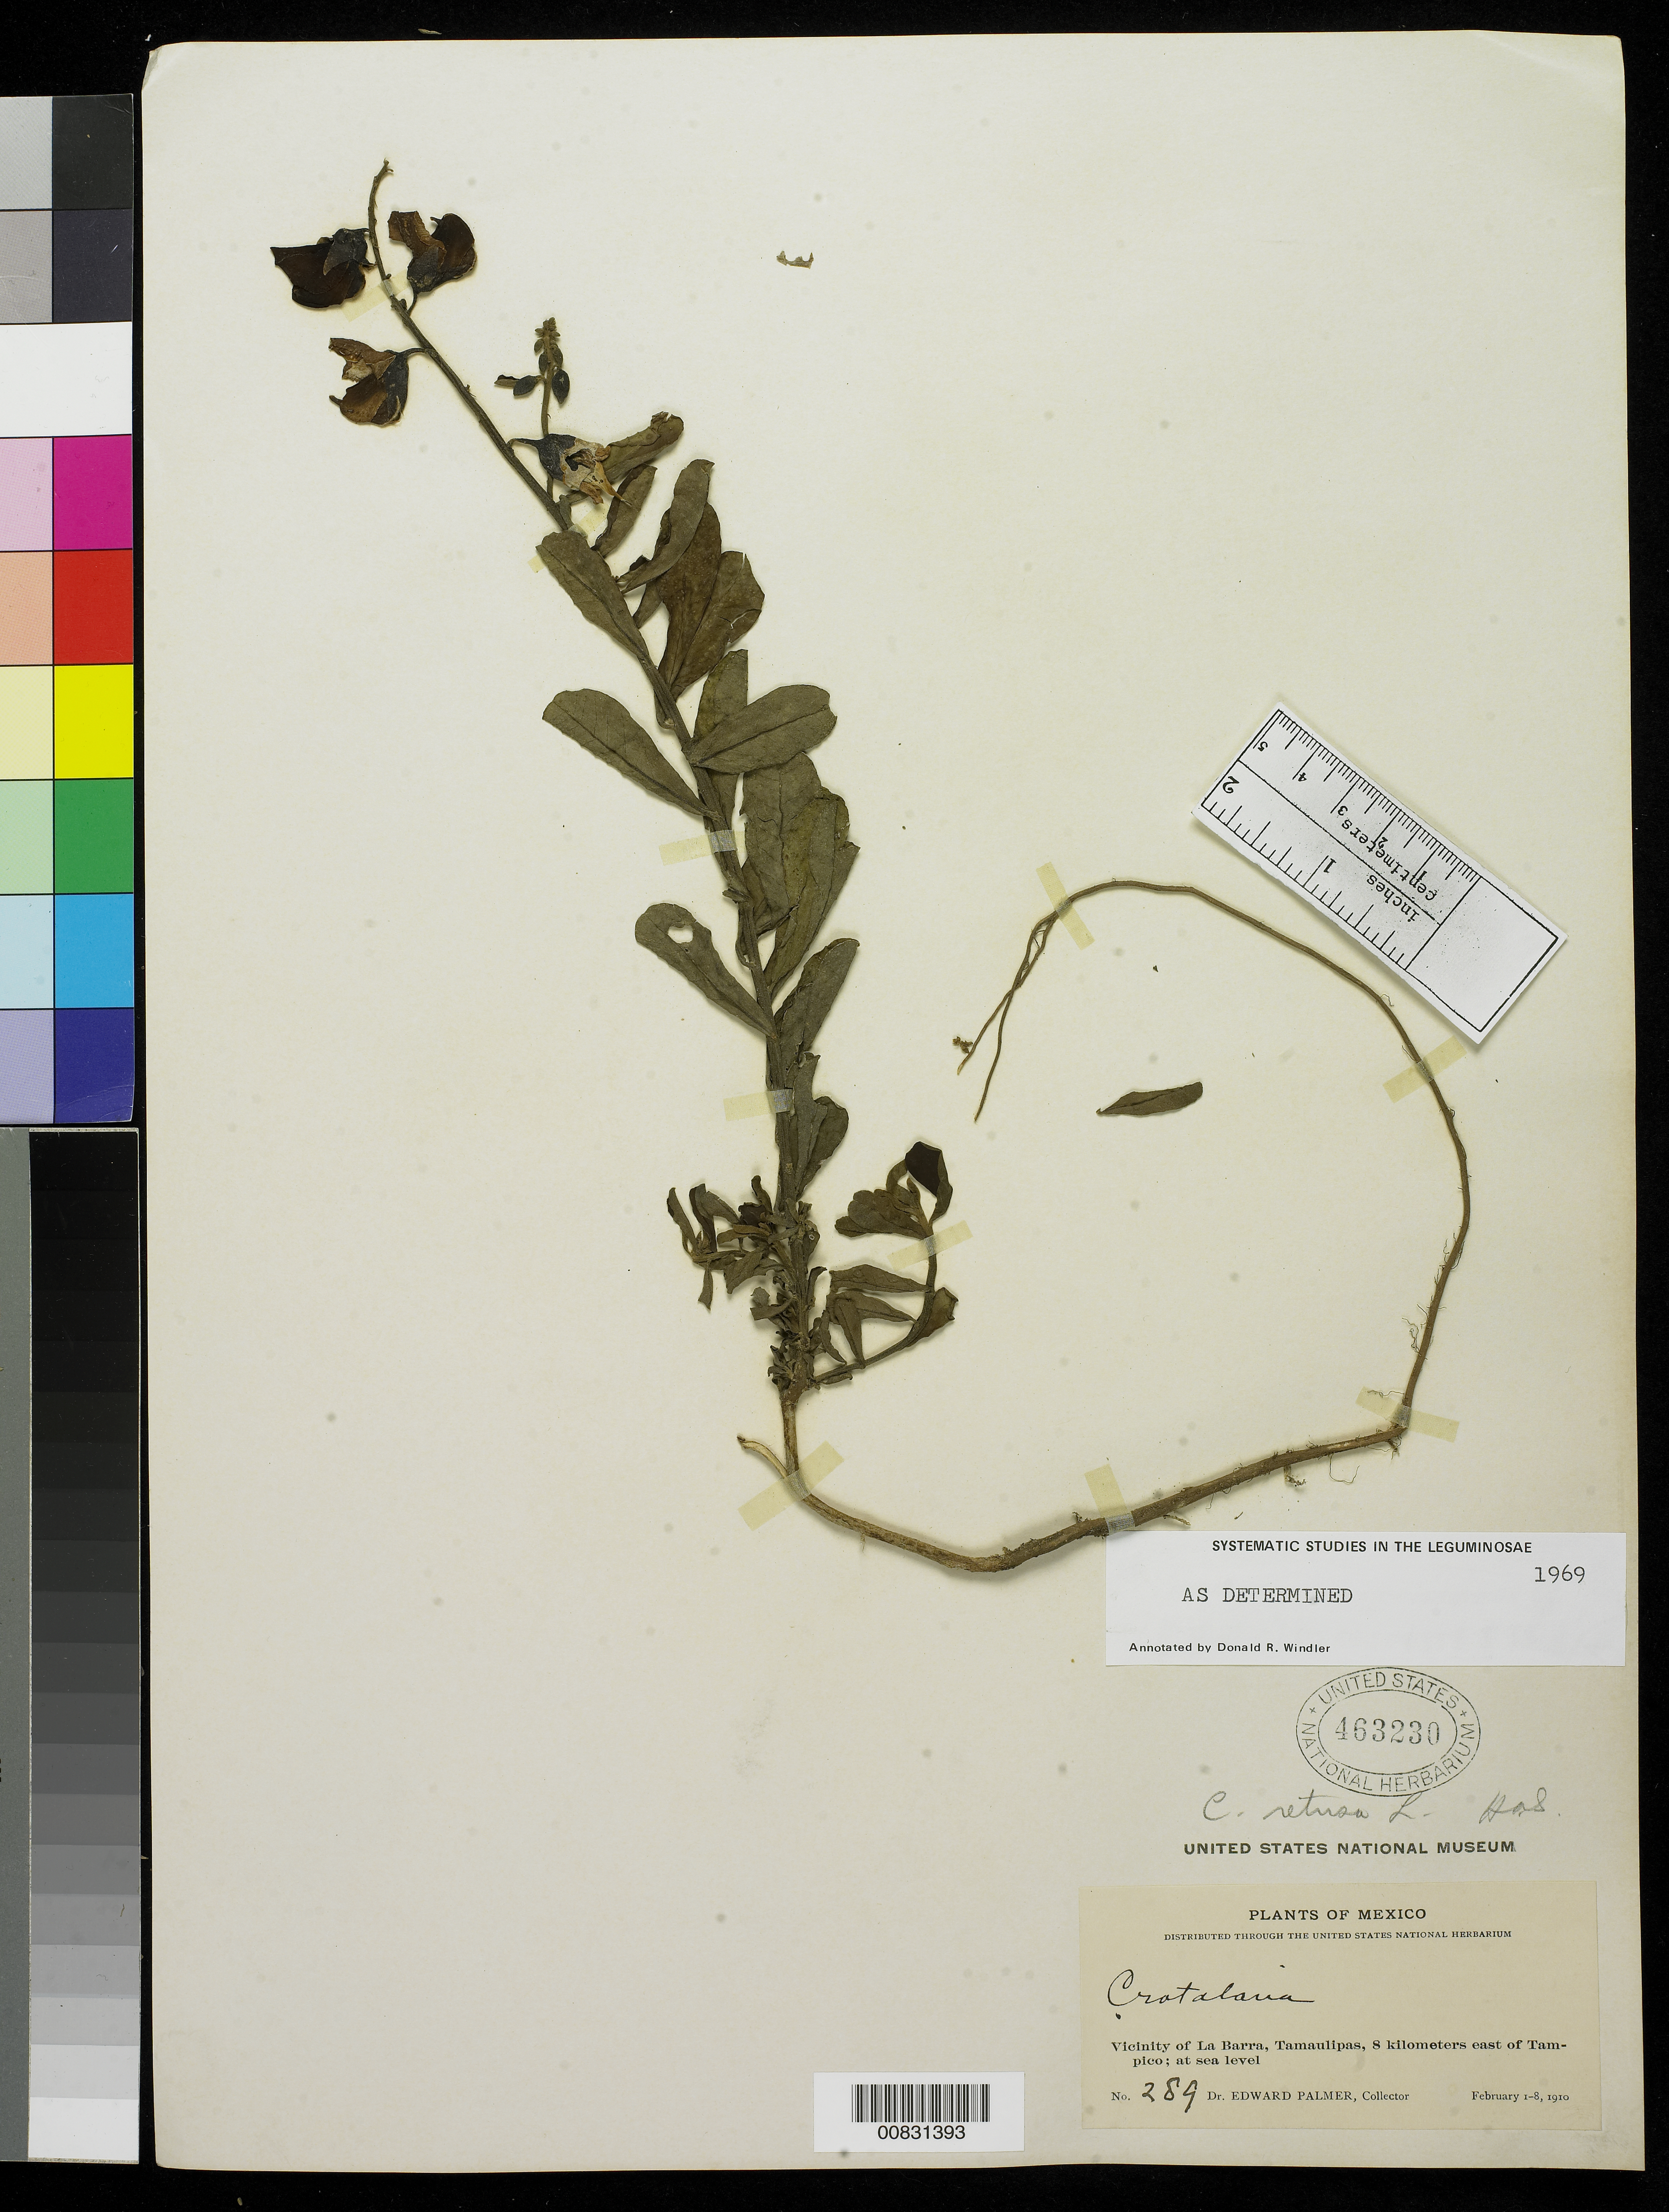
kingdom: Plantae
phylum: Tracheophyta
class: Magnoliopsida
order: Fabales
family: Fabaceae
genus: Crotalaria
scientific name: Crotalaria retusa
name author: L.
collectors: E. Palmer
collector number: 289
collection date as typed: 01 Feb 1910 to 08 Feb 1910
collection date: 1910-02-01/1910-02-08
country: Mexico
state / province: Tamaulipas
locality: Vicinity of La Barra, 8 Kilometers east of Tampico.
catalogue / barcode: US 463230